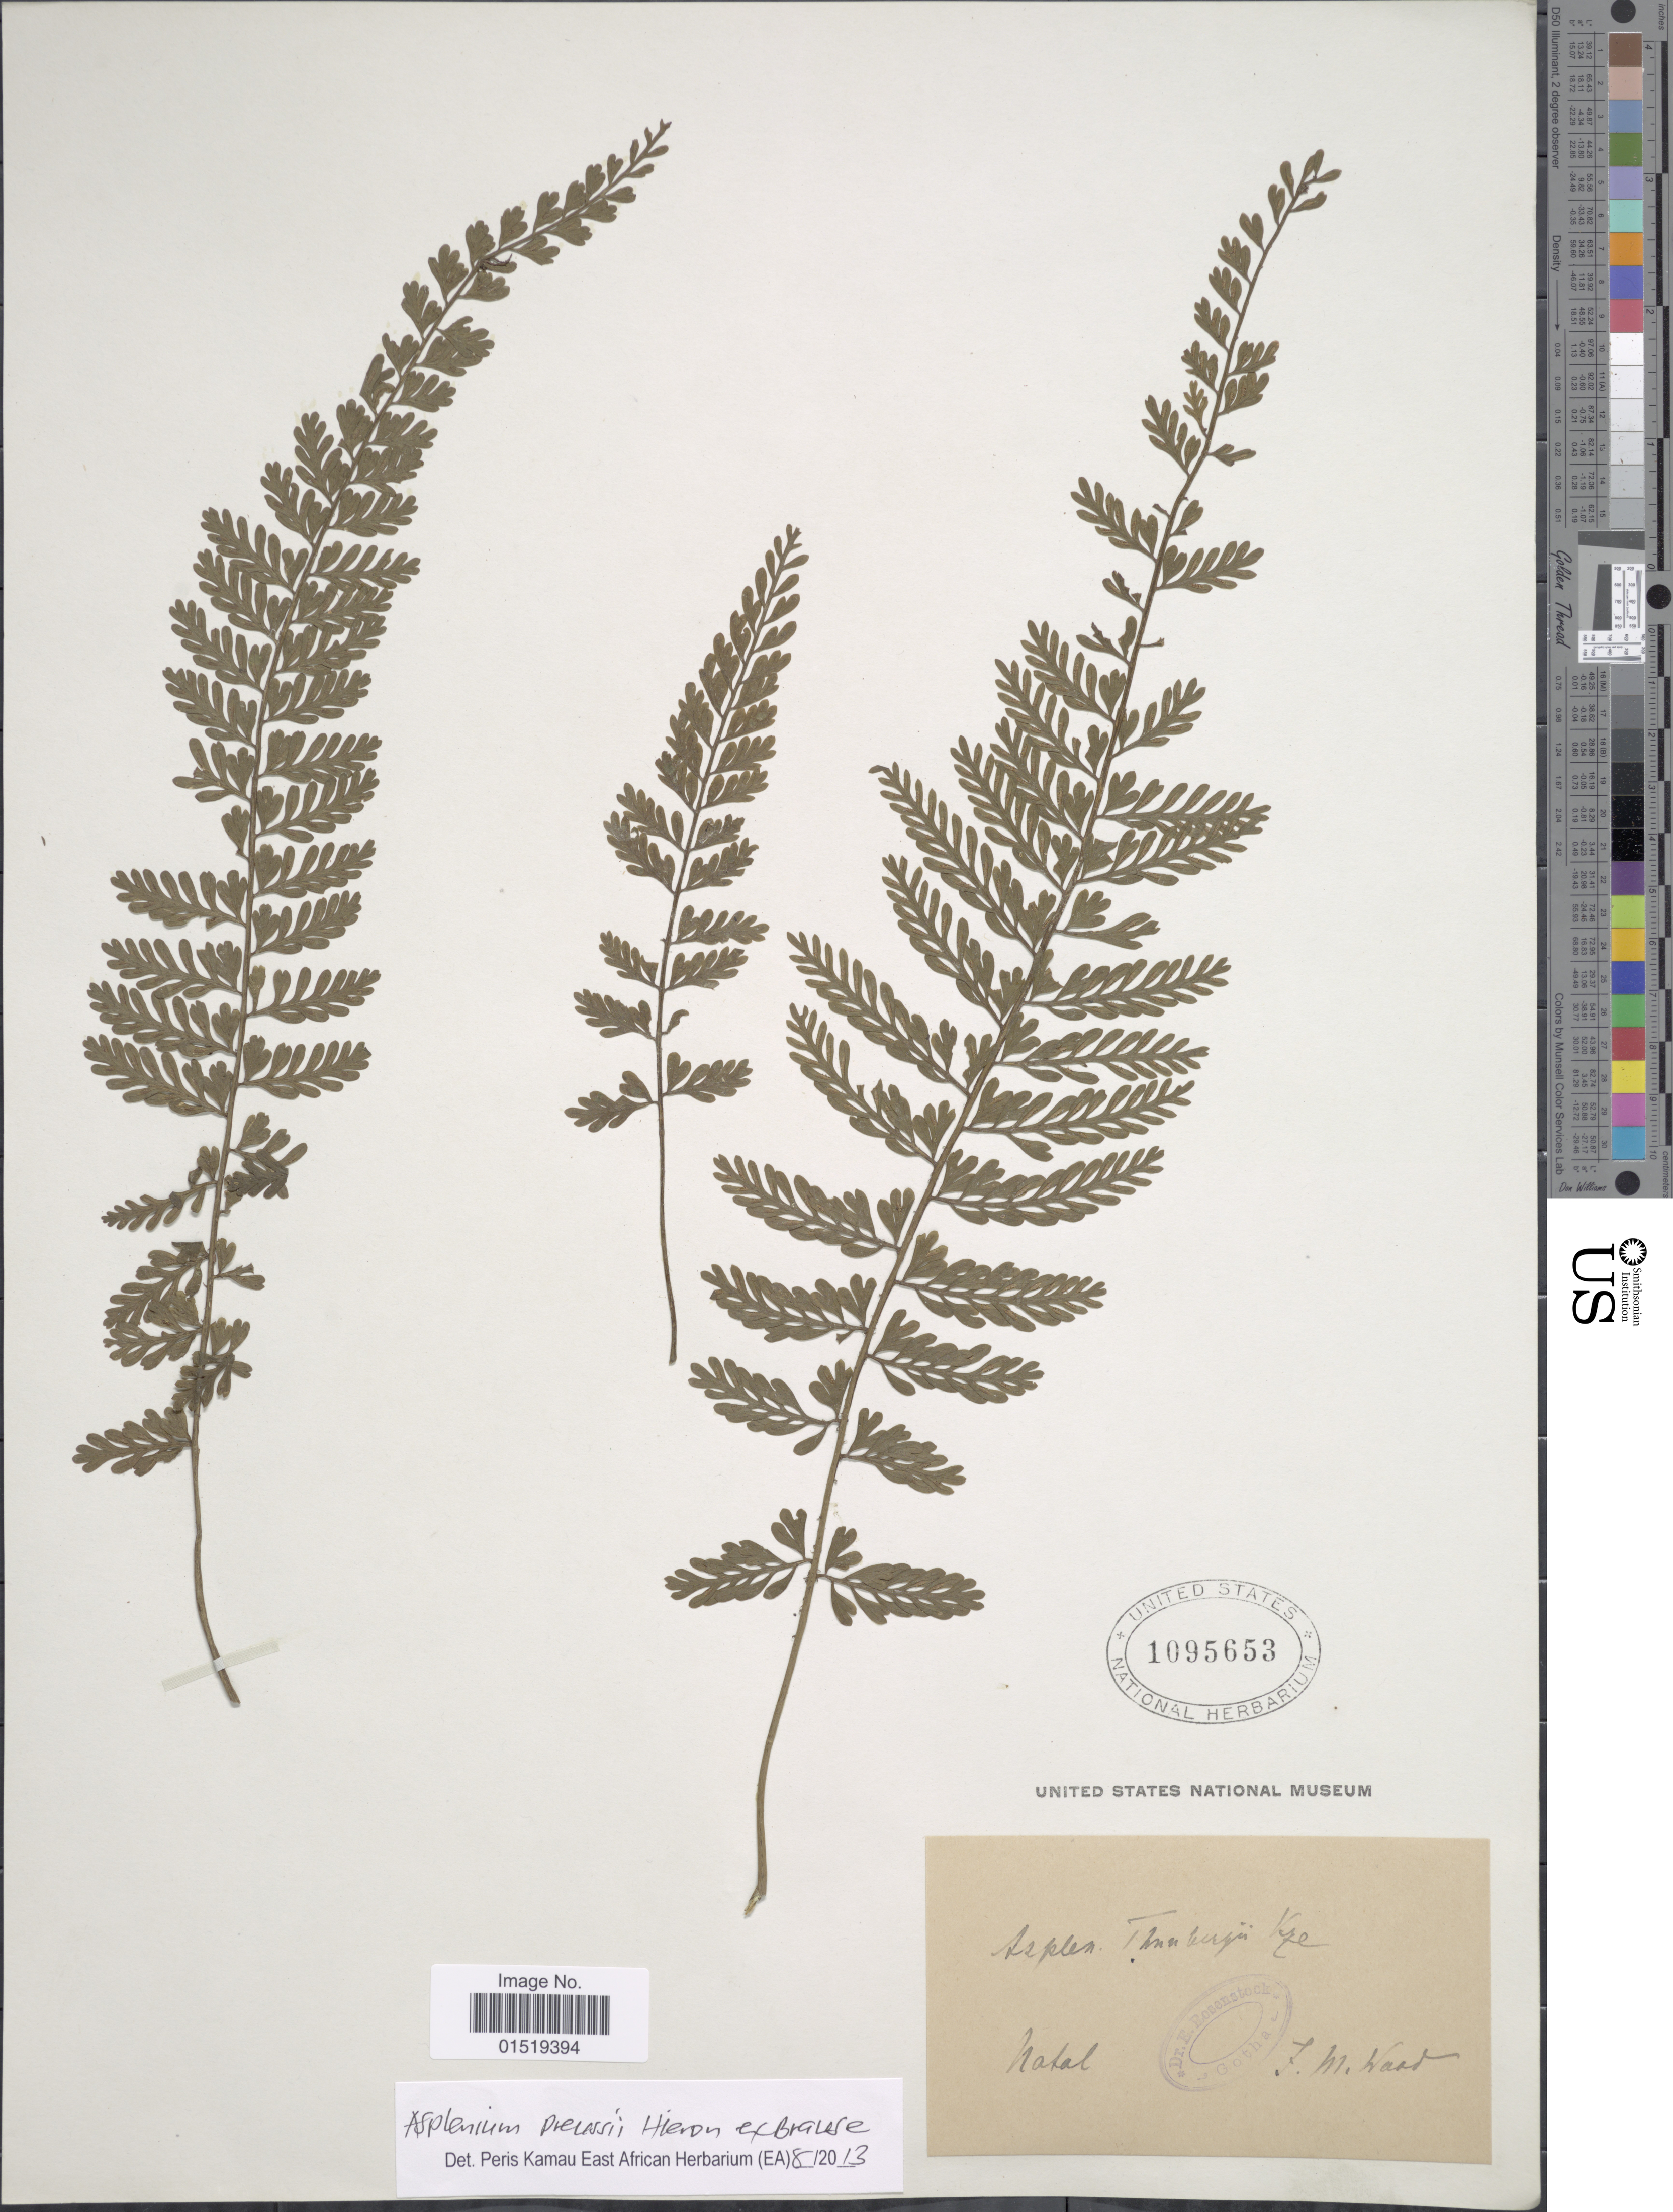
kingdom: Plantae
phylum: Tracheophyta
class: Polypodiopsida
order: Polypodiales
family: Aspleniaceae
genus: Asplenium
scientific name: Asplenium preussii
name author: Hieron.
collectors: F. Wood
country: South Africa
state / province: KwaZulu-Natal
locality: Natal.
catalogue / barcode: US 1095653